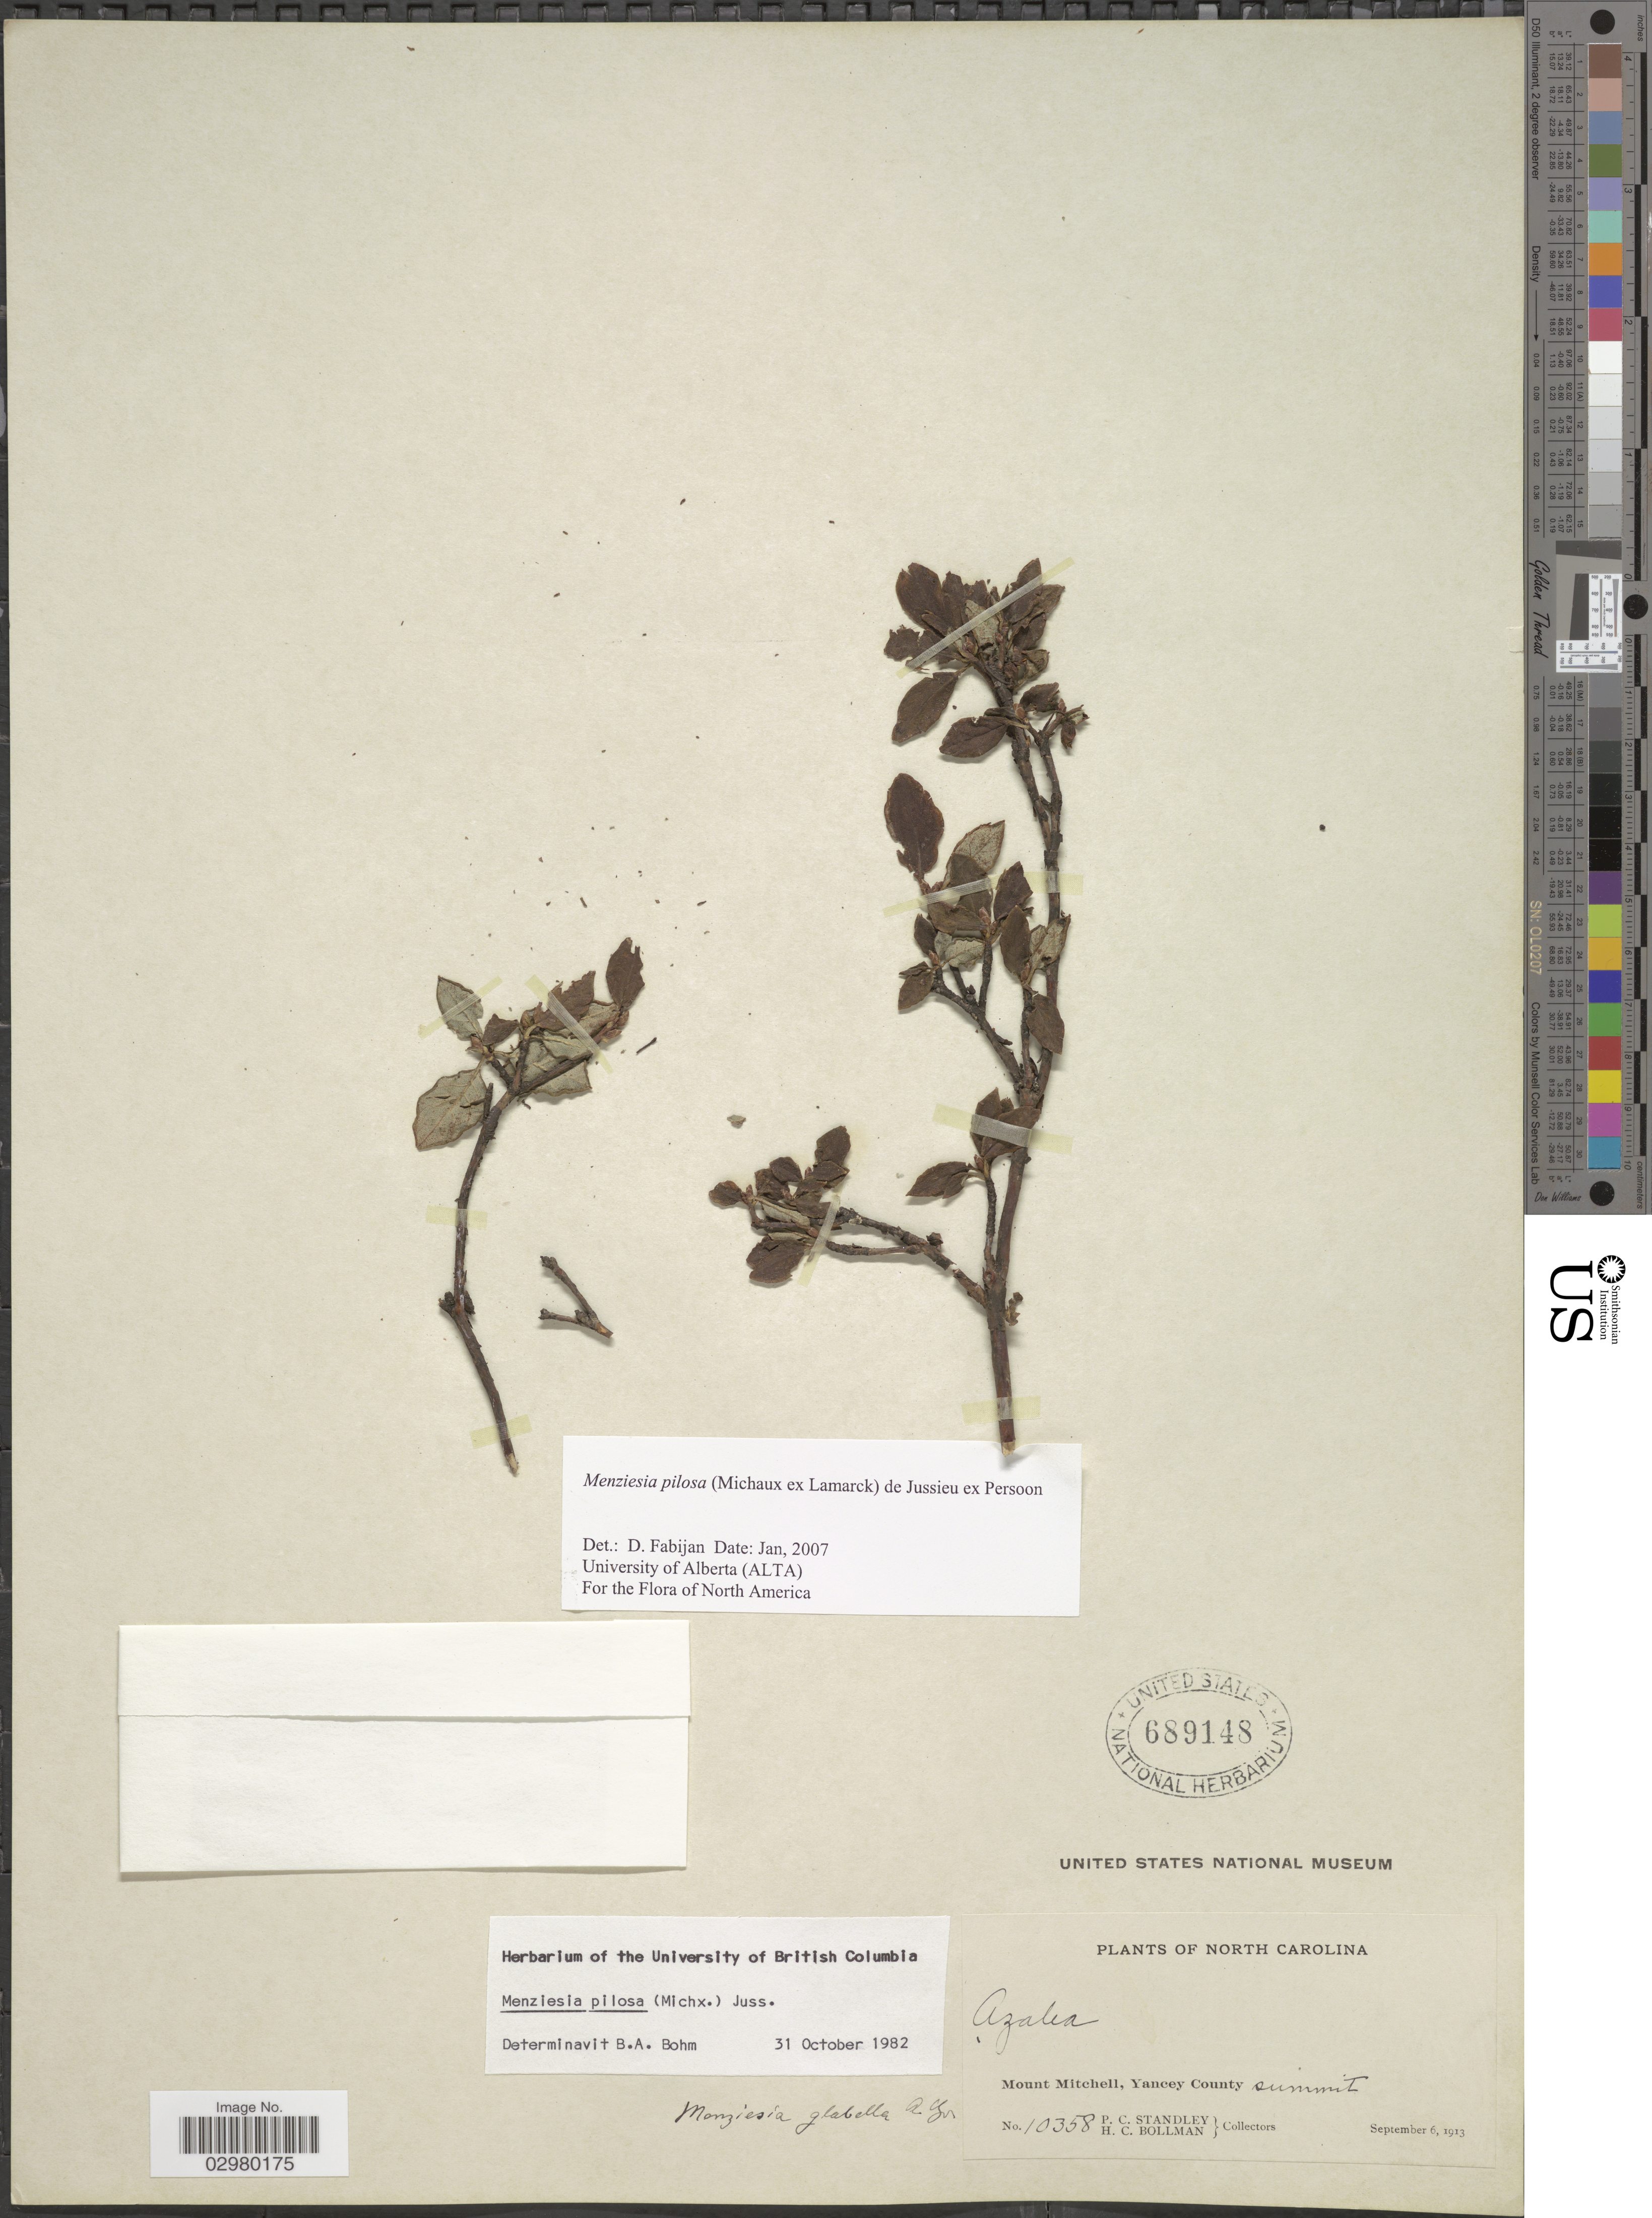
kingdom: Plantae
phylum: Tracheophyta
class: Magnoliopsida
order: Ericales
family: Ericaceae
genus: Menziesia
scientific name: Menziesia pilosa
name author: (Michx.) Juss.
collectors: P. C. Standley & H. C. Bollman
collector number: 10358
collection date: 1913-09-06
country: United States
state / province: North Carolina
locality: Mount Mitchell, Yancey County, summit.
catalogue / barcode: US 689148